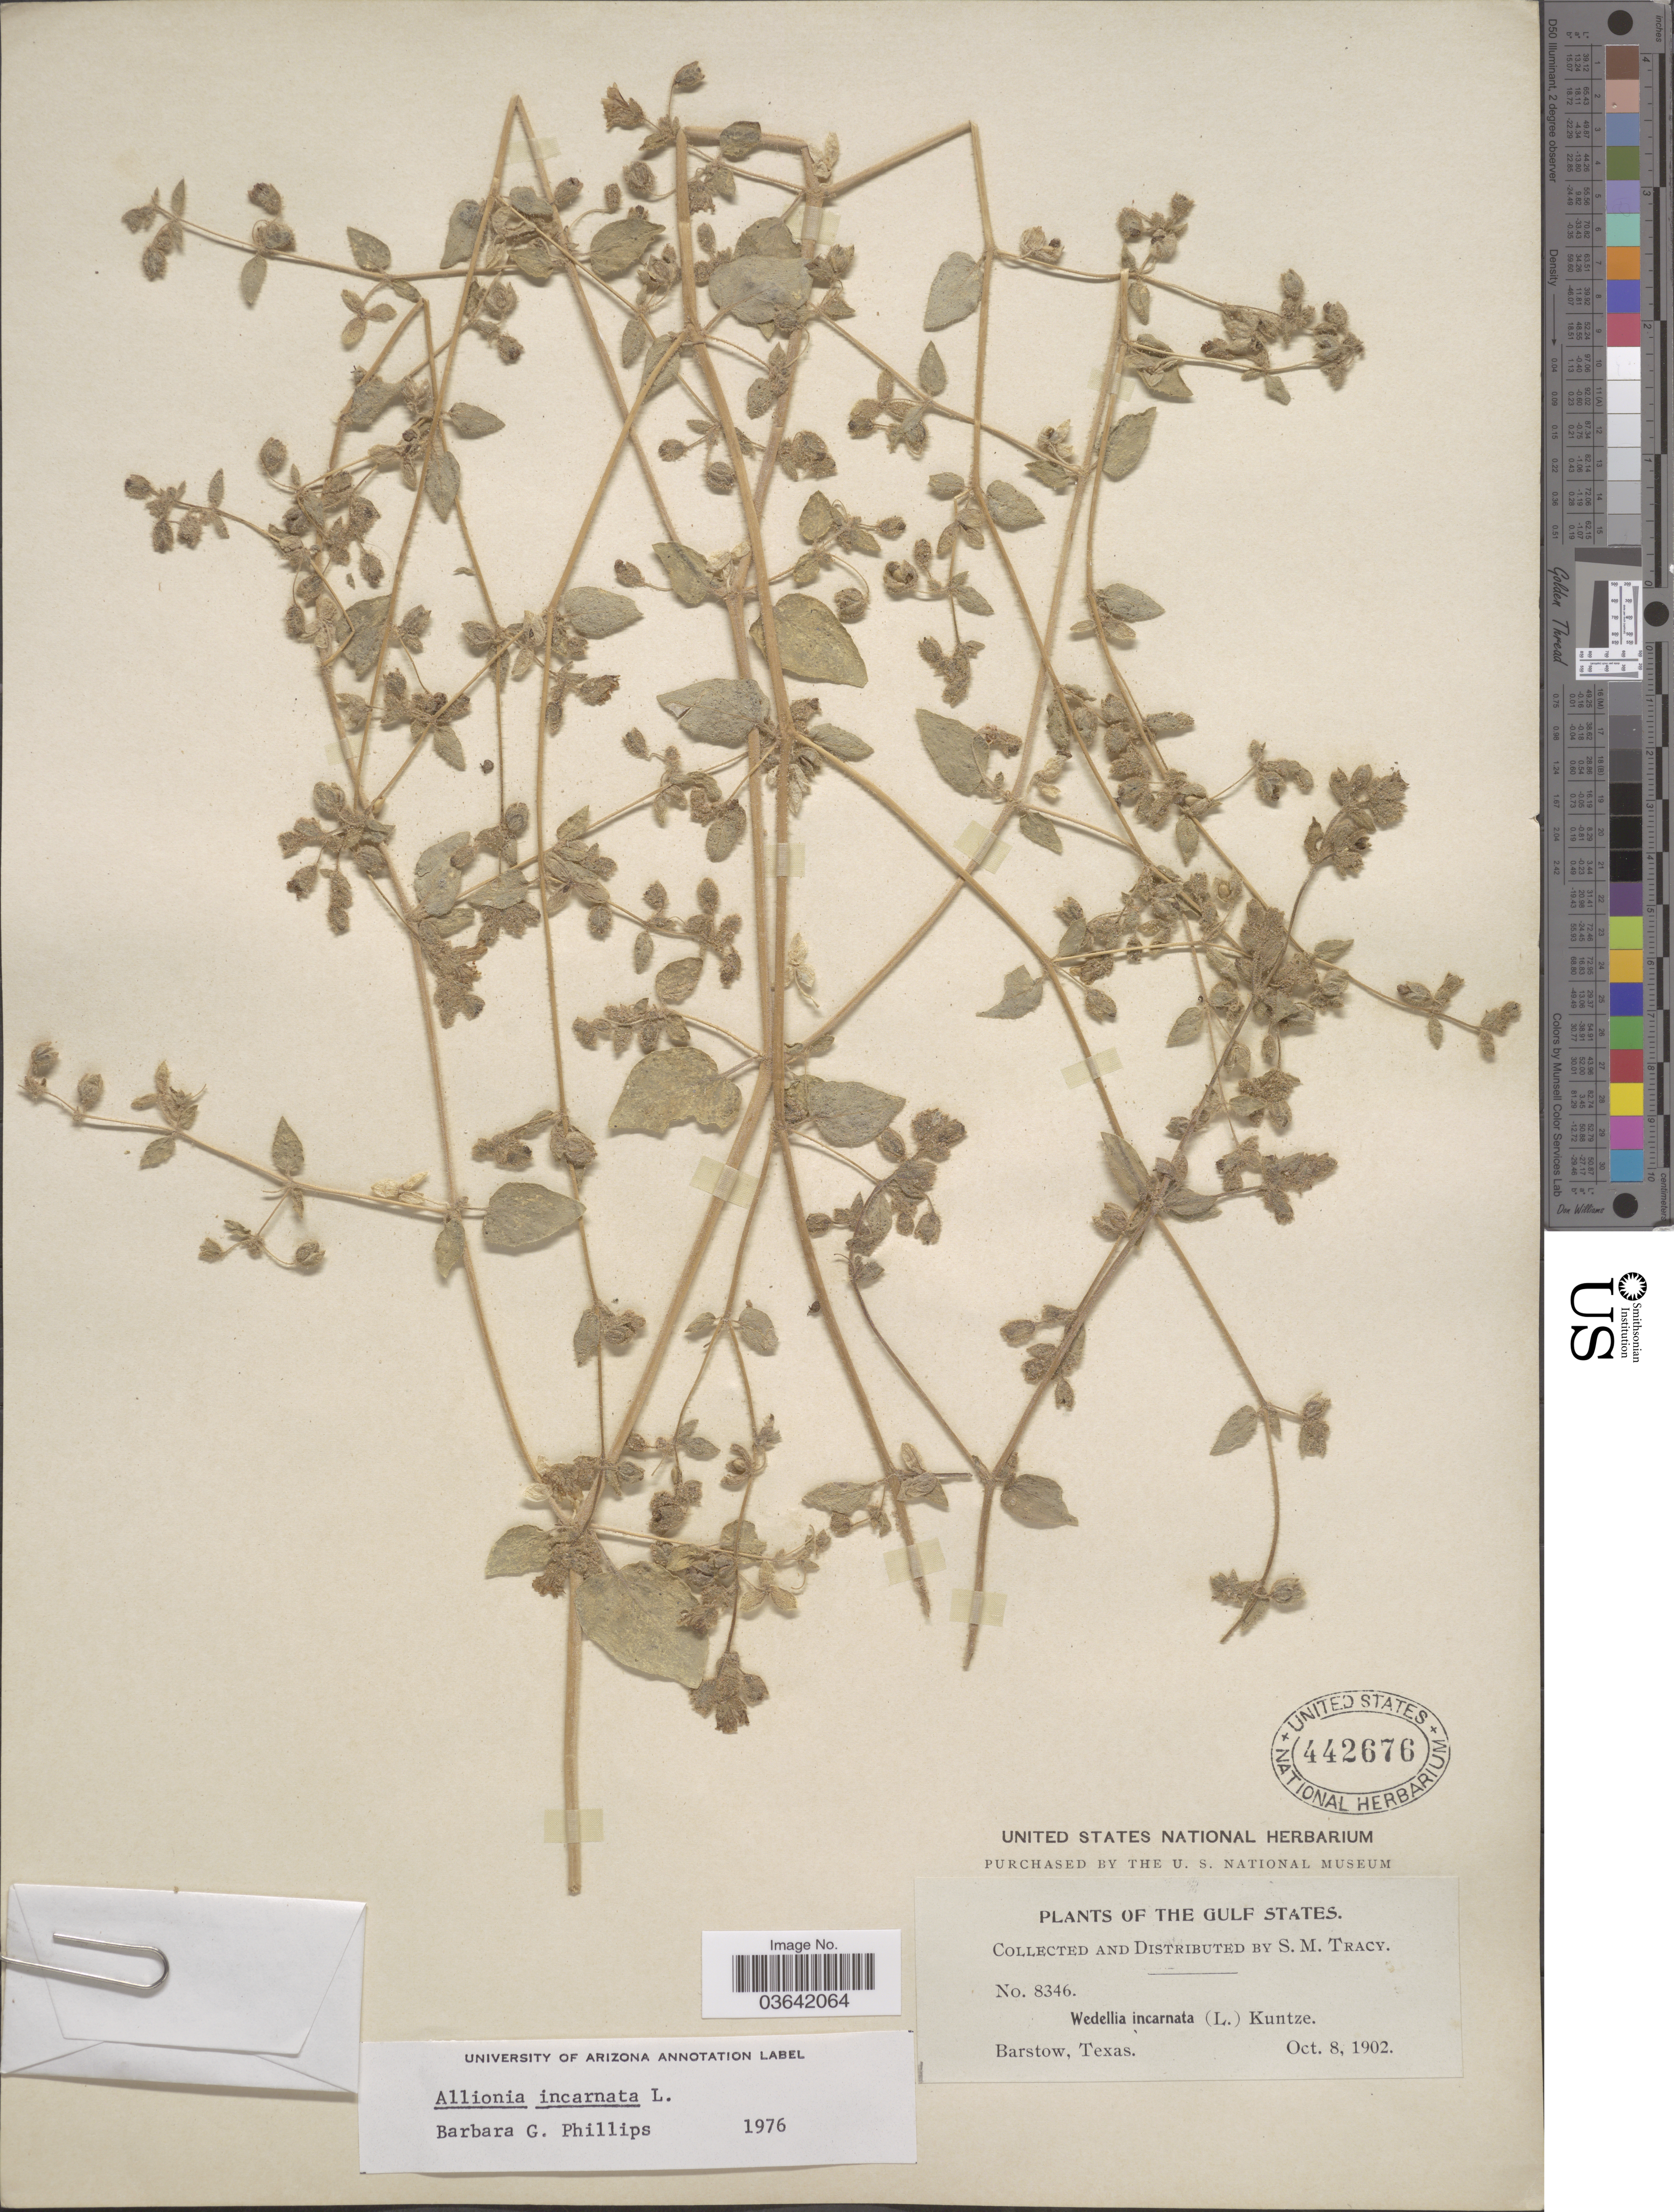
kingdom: Plantae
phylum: Tracheophyta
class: Magnoliopsida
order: Caryophyllales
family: Nyctaginaceae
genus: Allionia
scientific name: Allionia incarnata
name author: L.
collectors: S. M. Tracy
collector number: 8346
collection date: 1902-10-08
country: United States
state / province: Texas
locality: The Gulf States. Barstow.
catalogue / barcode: US 442676